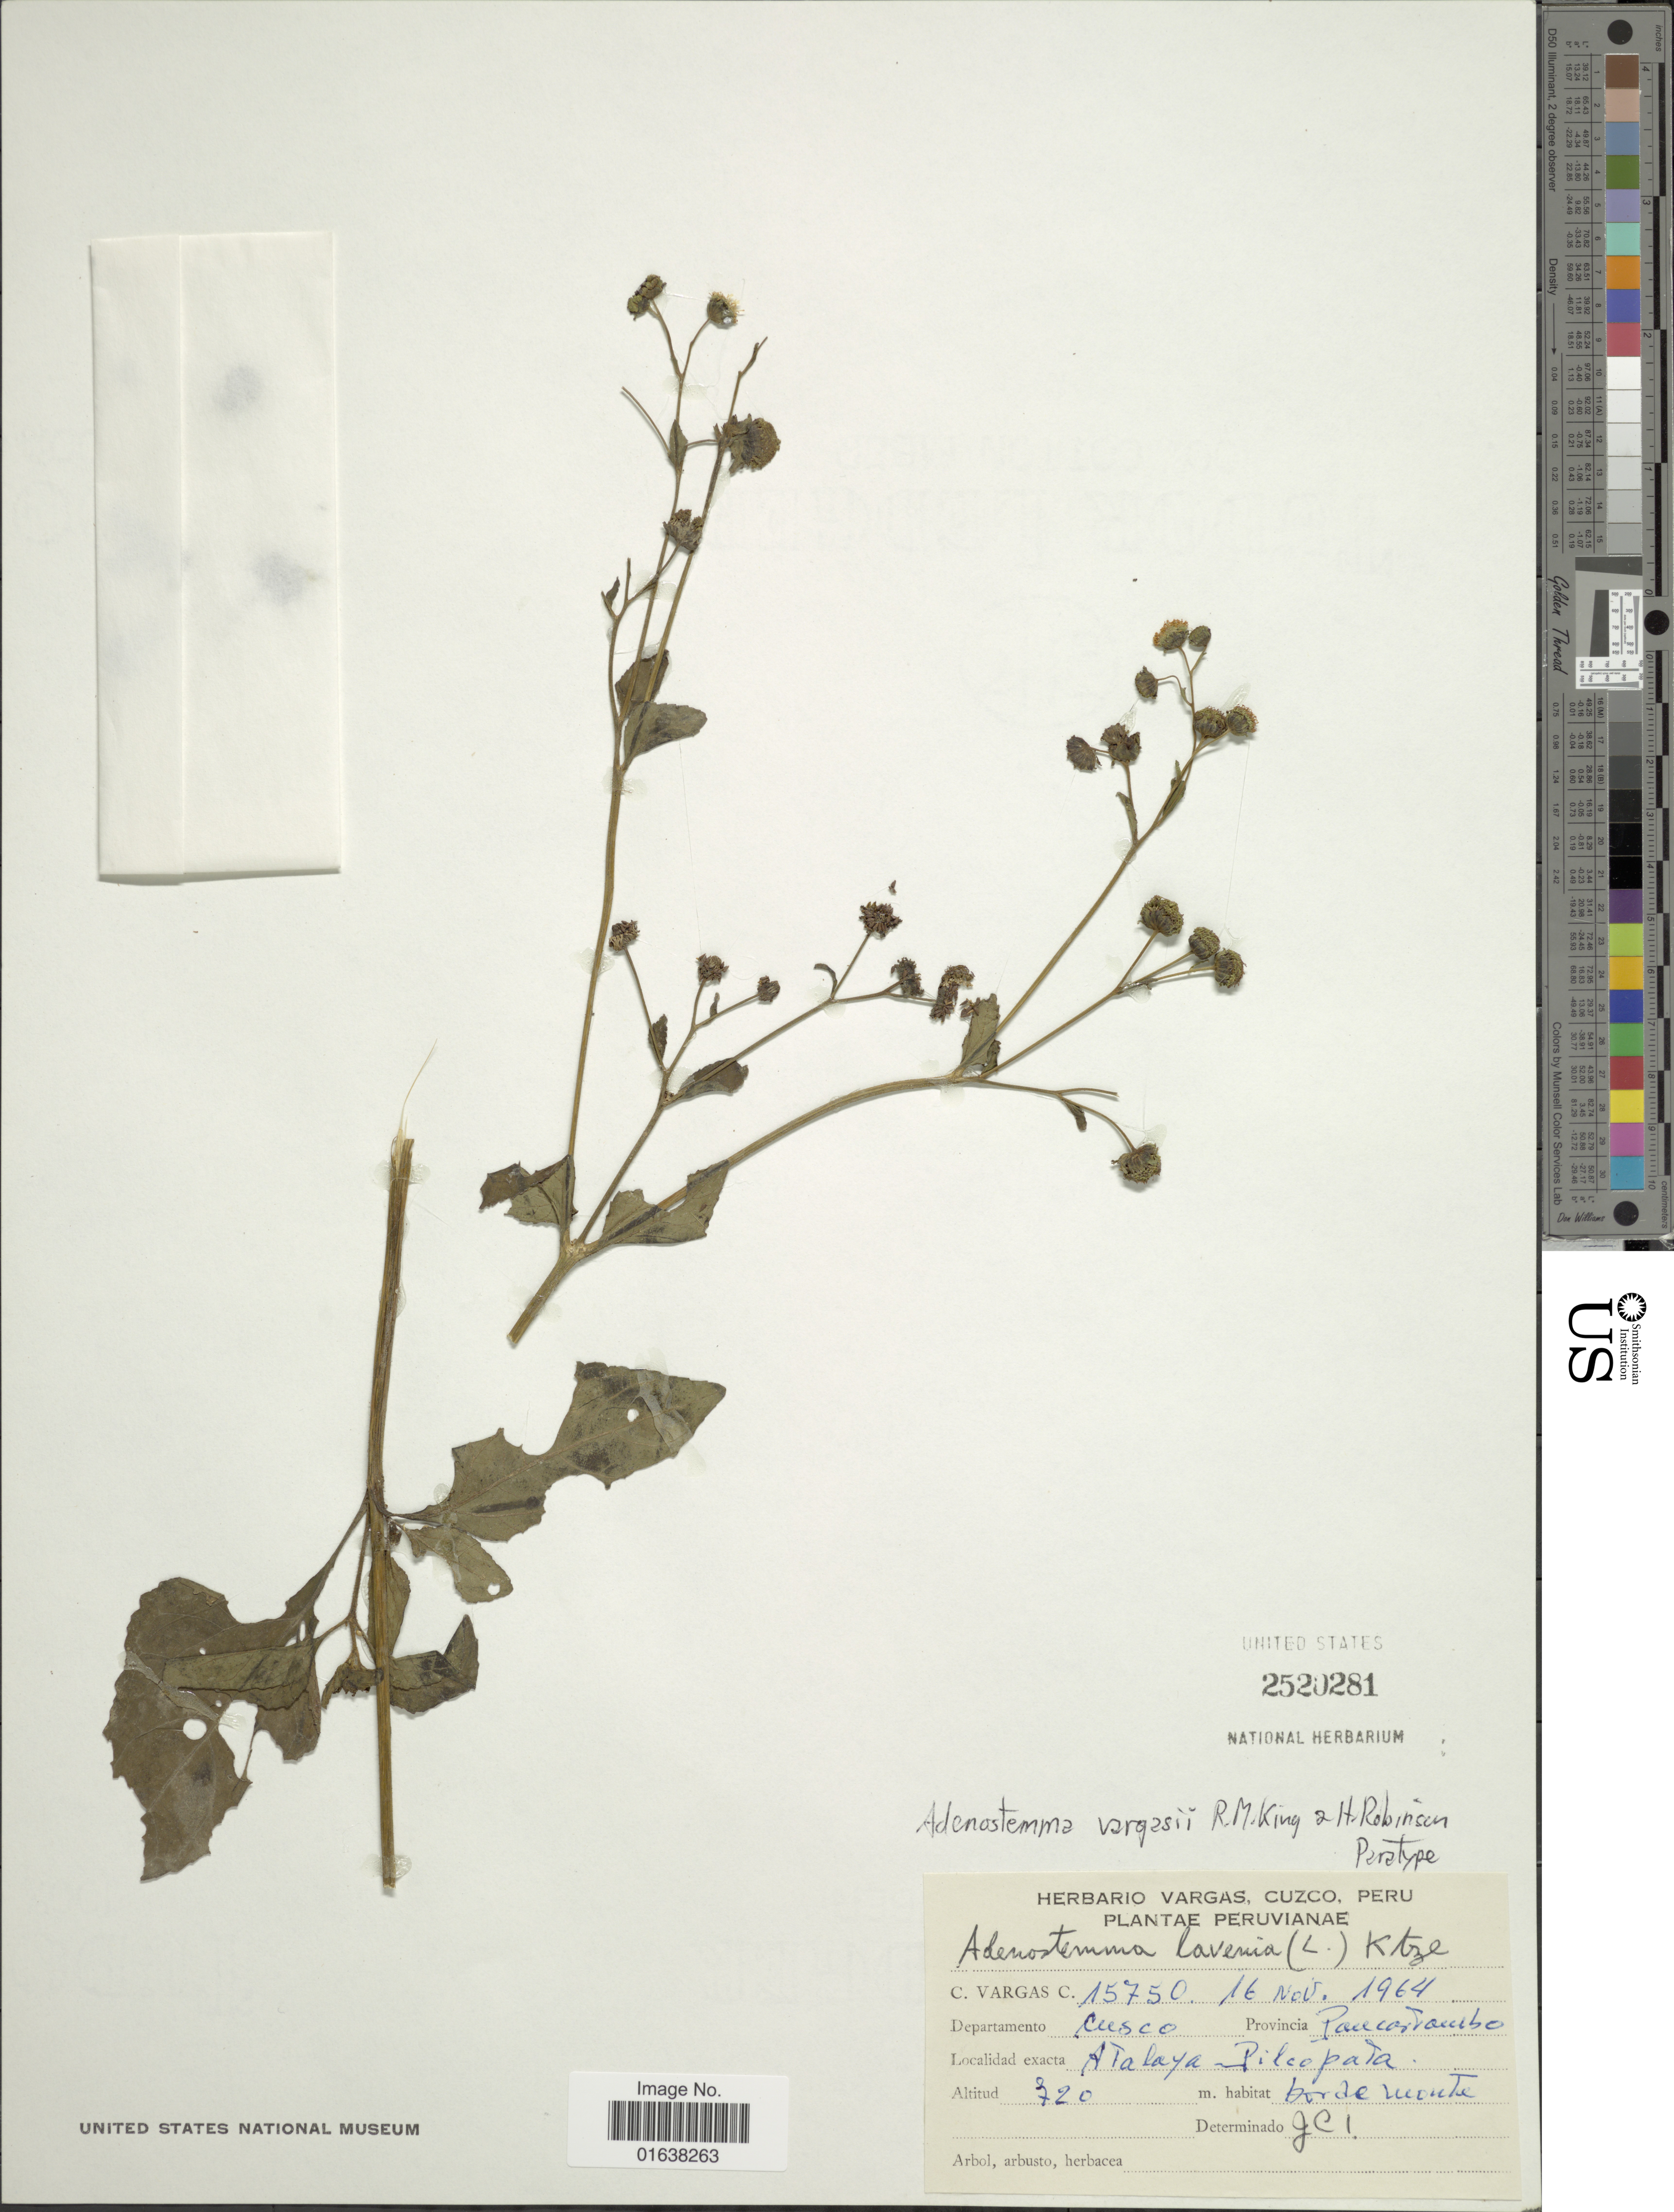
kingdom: Plantae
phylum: Tracheophyta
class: Magnoliopsida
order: Asterales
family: Asteraceae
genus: Adenostemma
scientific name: Adenostemma vargasii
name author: R.M. King & H. Rob.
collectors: C. Vargas Calderón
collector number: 15750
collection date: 1964-11-16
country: Peru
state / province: Cusco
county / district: Paucartambo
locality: Atalaya - Pilcopata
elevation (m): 720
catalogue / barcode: US 2520281